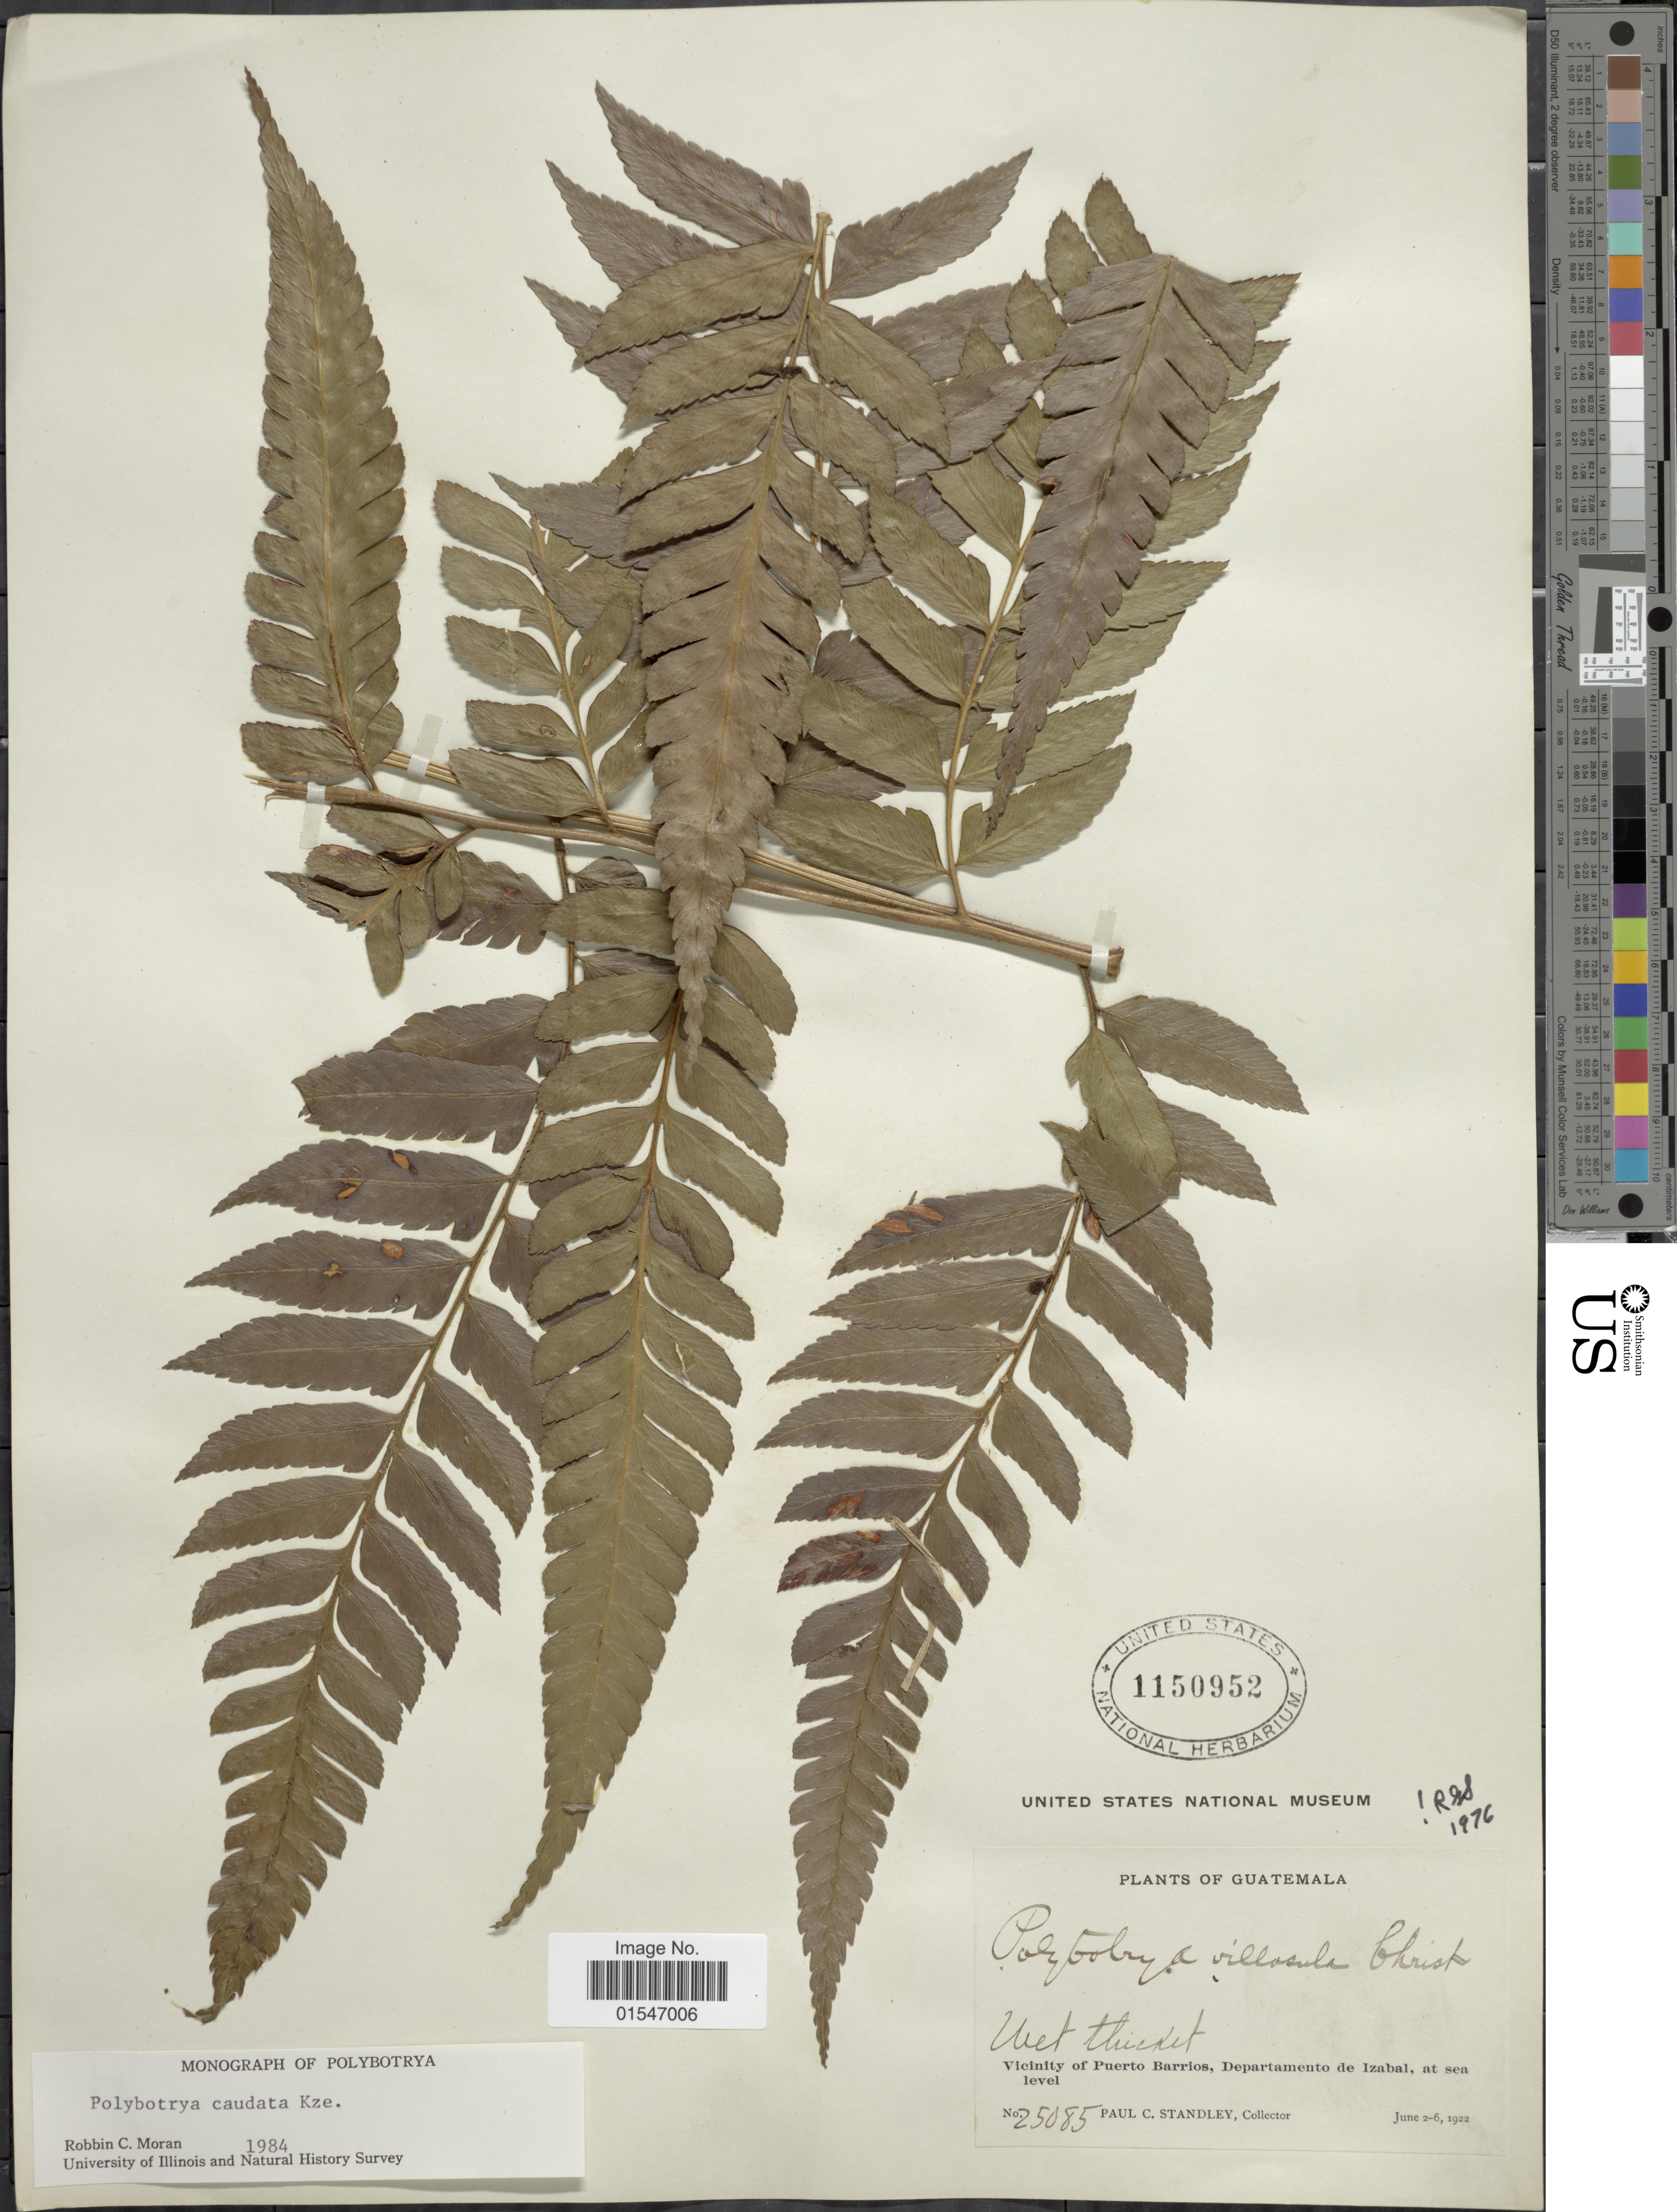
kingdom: Plantae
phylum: Tracheophyta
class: Polypodiopsida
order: Polypodiales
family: Dryopteridaceae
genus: Polybotrya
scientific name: Polybotrya caudata f. villosa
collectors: P. C. Standley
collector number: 25085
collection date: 1922-06-02/1922-06-06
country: Guatemala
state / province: Izabal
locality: Guatemala, Vicinity of Puerto Barrios, Departamento de Izabal.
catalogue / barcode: US 1150952